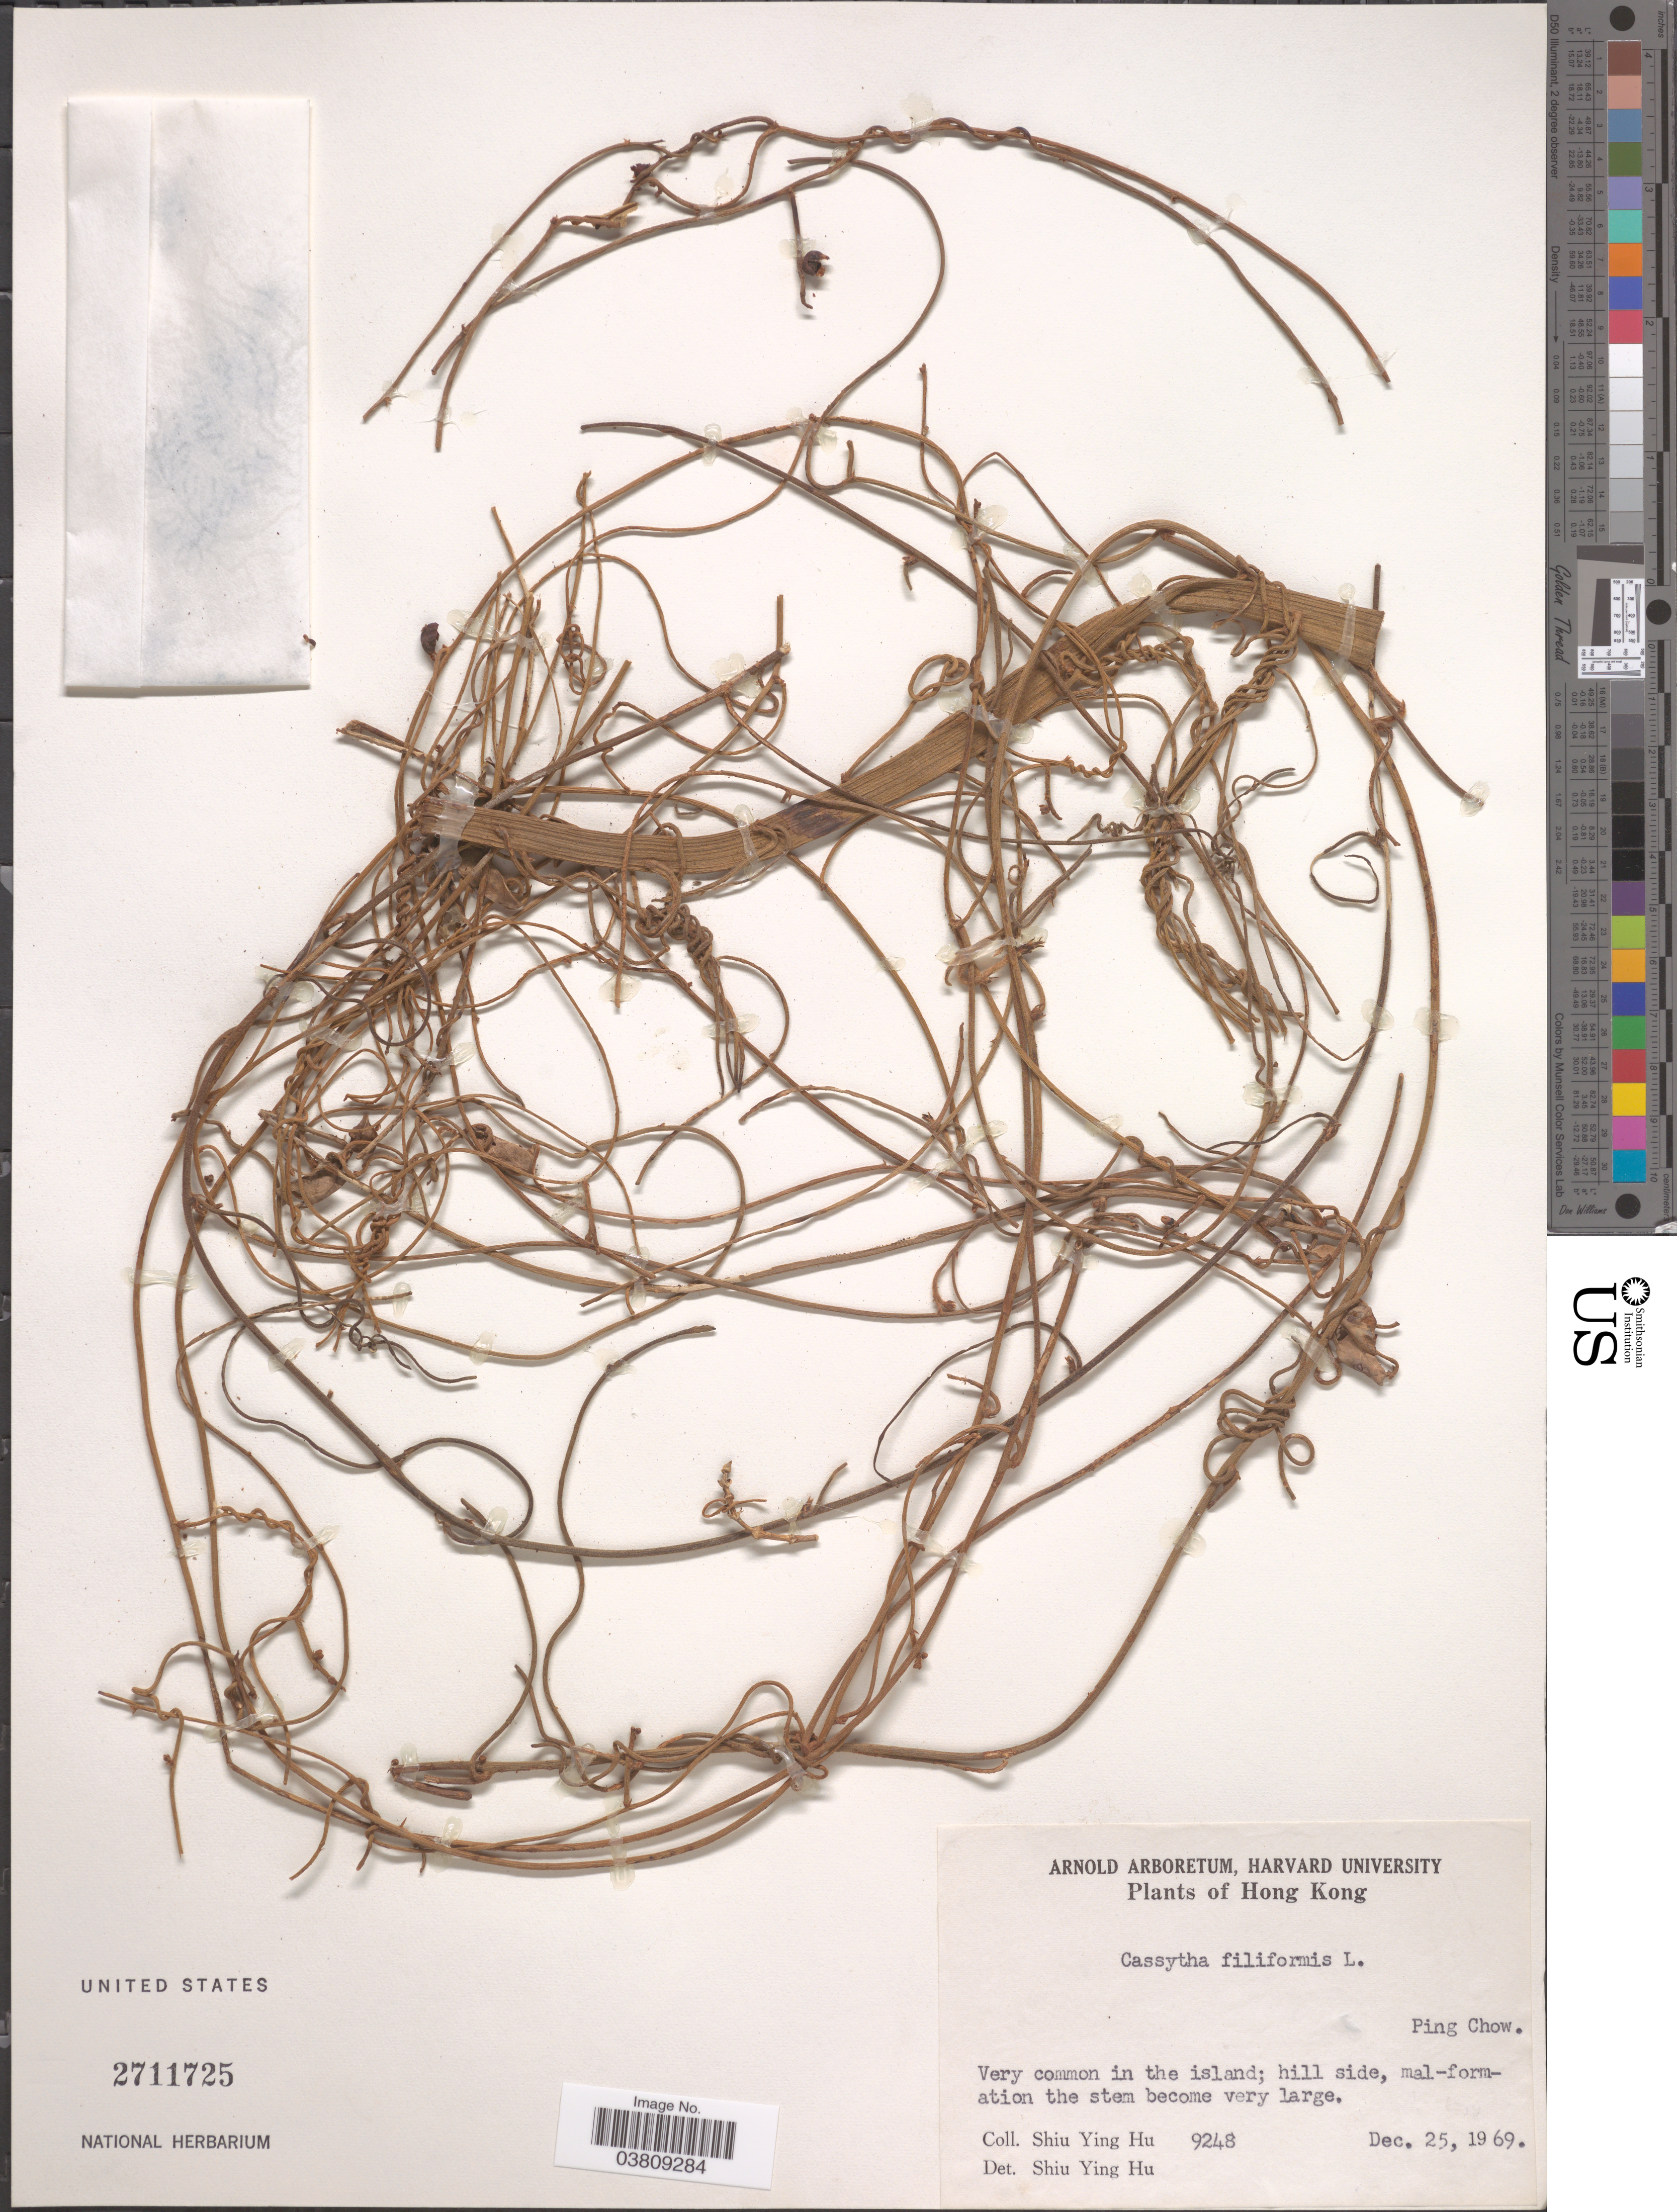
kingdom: Plantae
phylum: Tracheophyta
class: Magnoliopsida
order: Laurales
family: Lauraceae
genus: Cassytha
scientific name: Cassytha filiformis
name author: L.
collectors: S. Y. Hu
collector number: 9248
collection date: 1969-12-25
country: China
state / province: Hong Kong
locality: Ping Chow. In the island; hill side, mal-formation.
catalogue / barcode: US 2711725